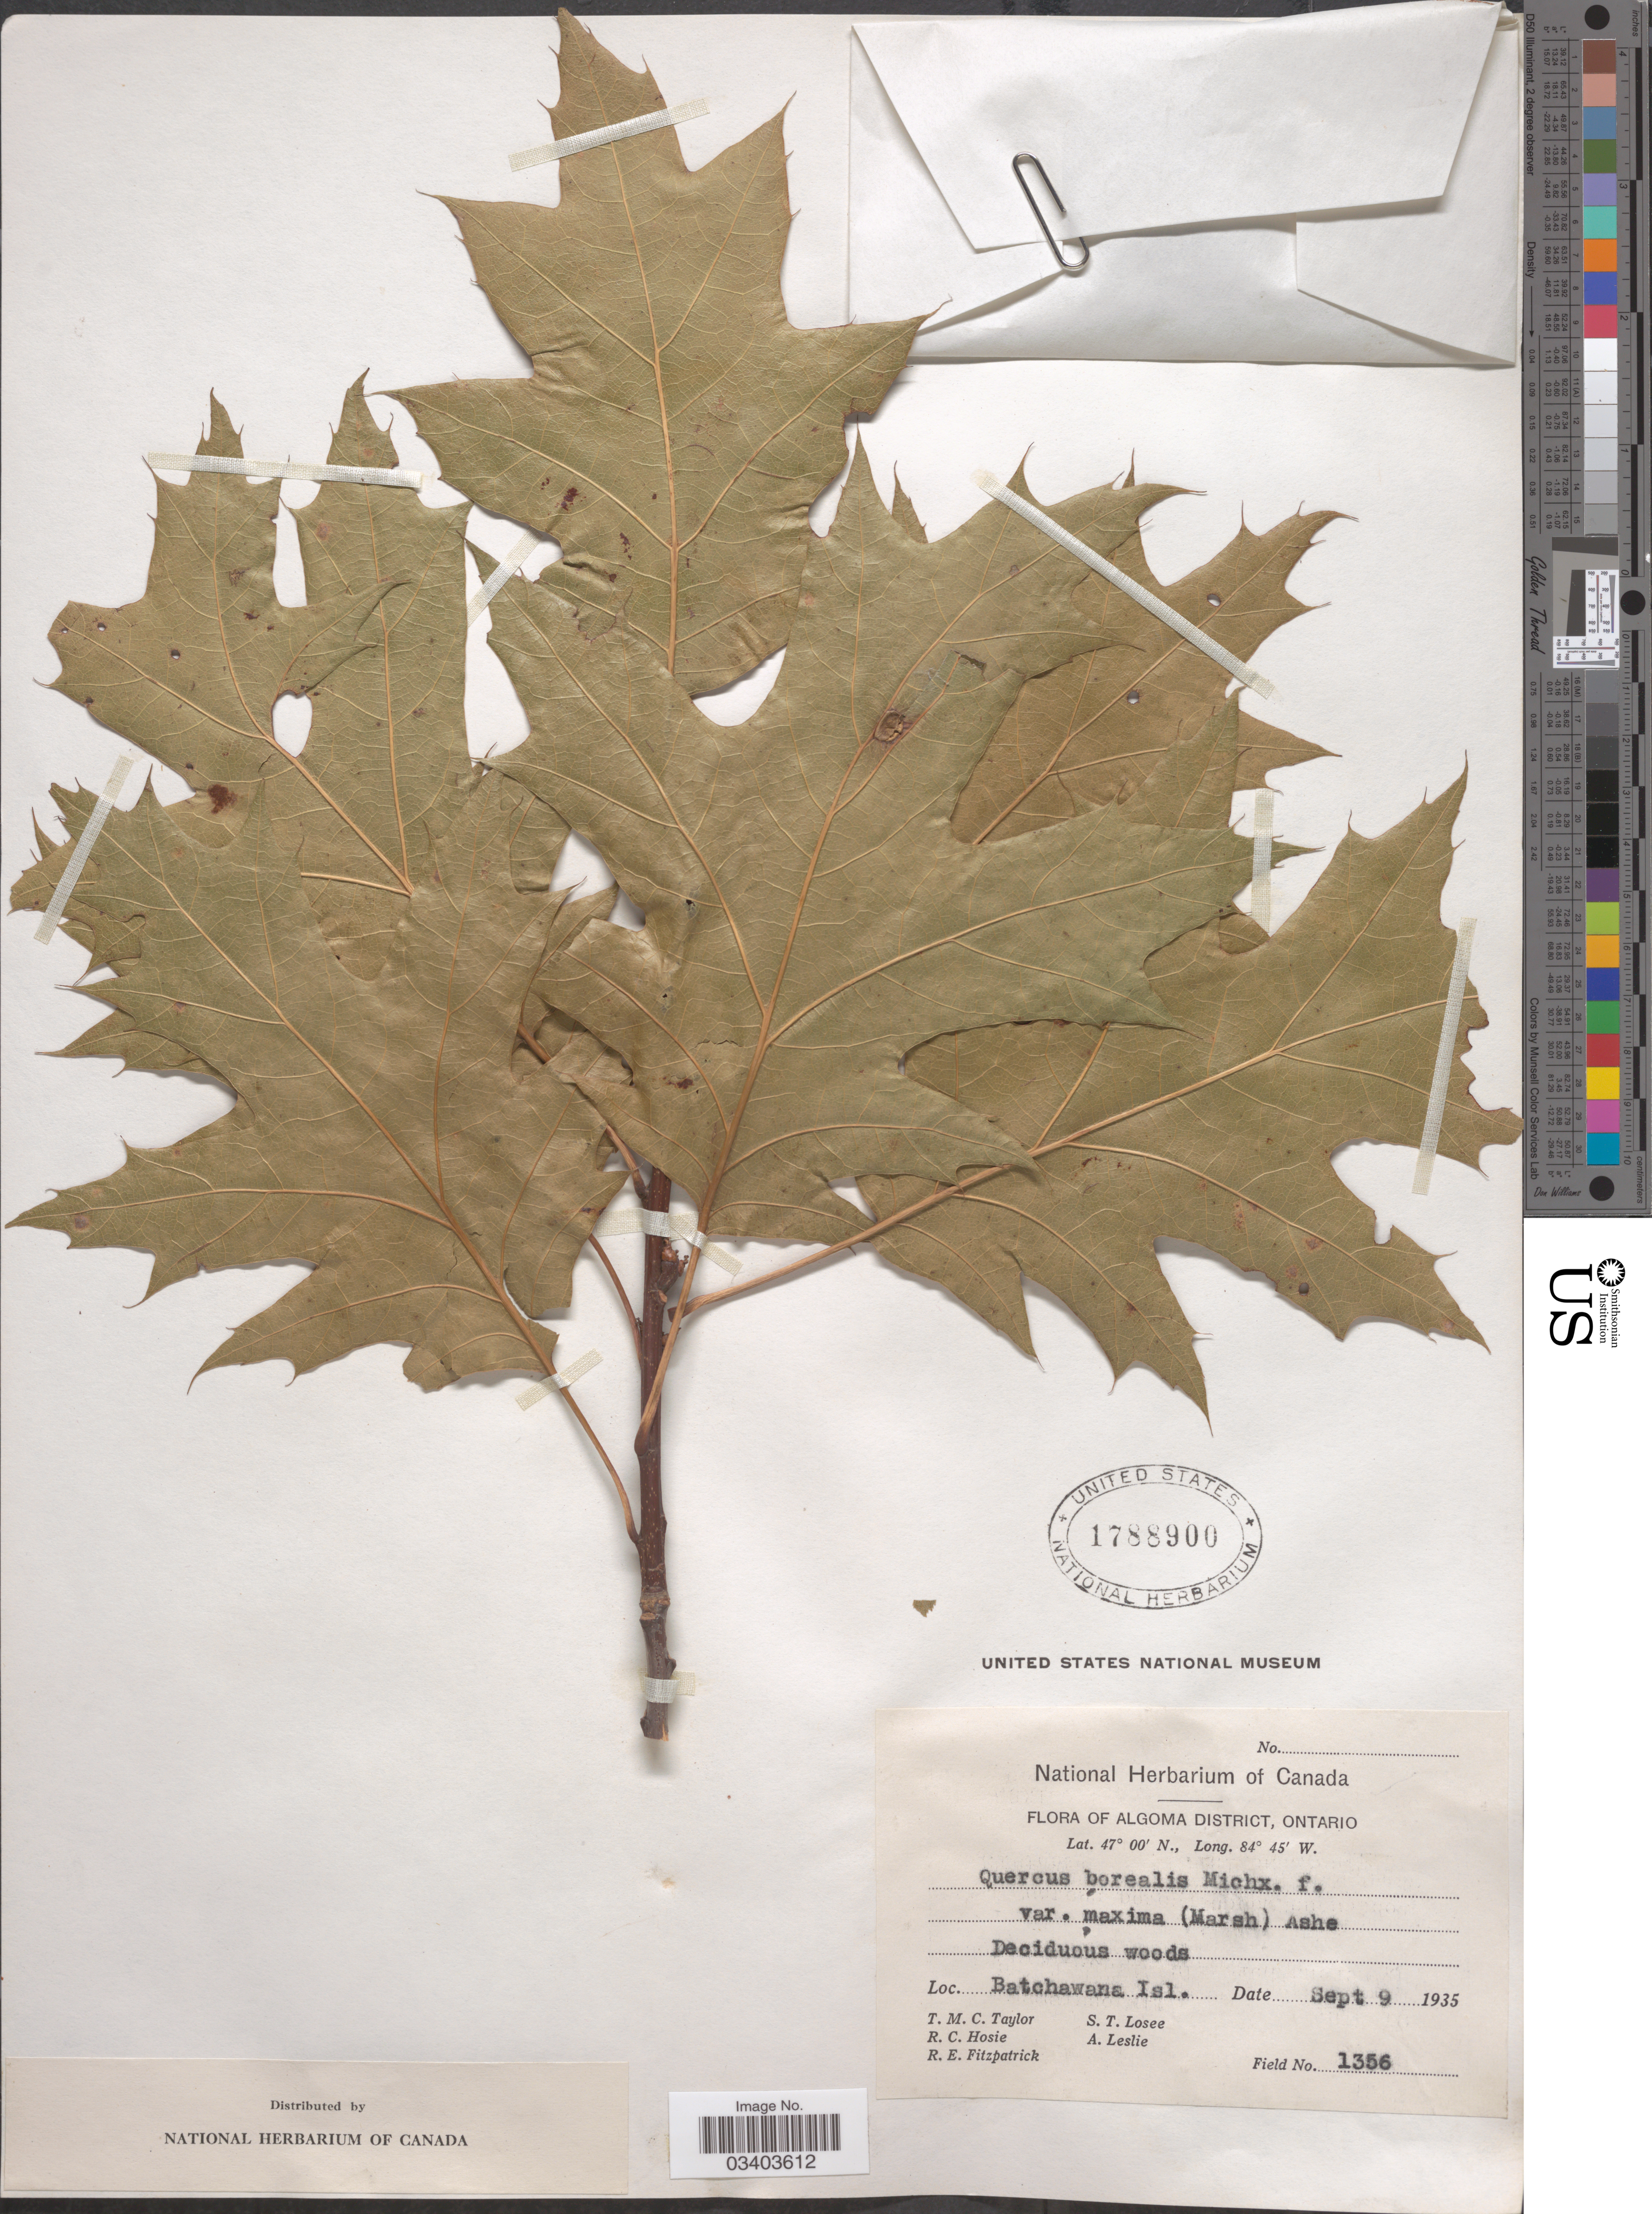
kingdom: Plantae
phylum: Tracheophyta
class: Magnoliopsida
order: Fagales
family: Fagaceae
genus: Quercus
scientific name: Quercus borealis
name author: F. Michx.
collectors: T. M. C. Taylor, R. Hosie, R. Fitzpatrick, S. Losee & A. Leslie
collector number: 1356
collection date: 1935-09-09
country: Canada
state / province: Ontario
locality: Algoma District, Batchawana Isl.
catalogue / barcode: US 1788900